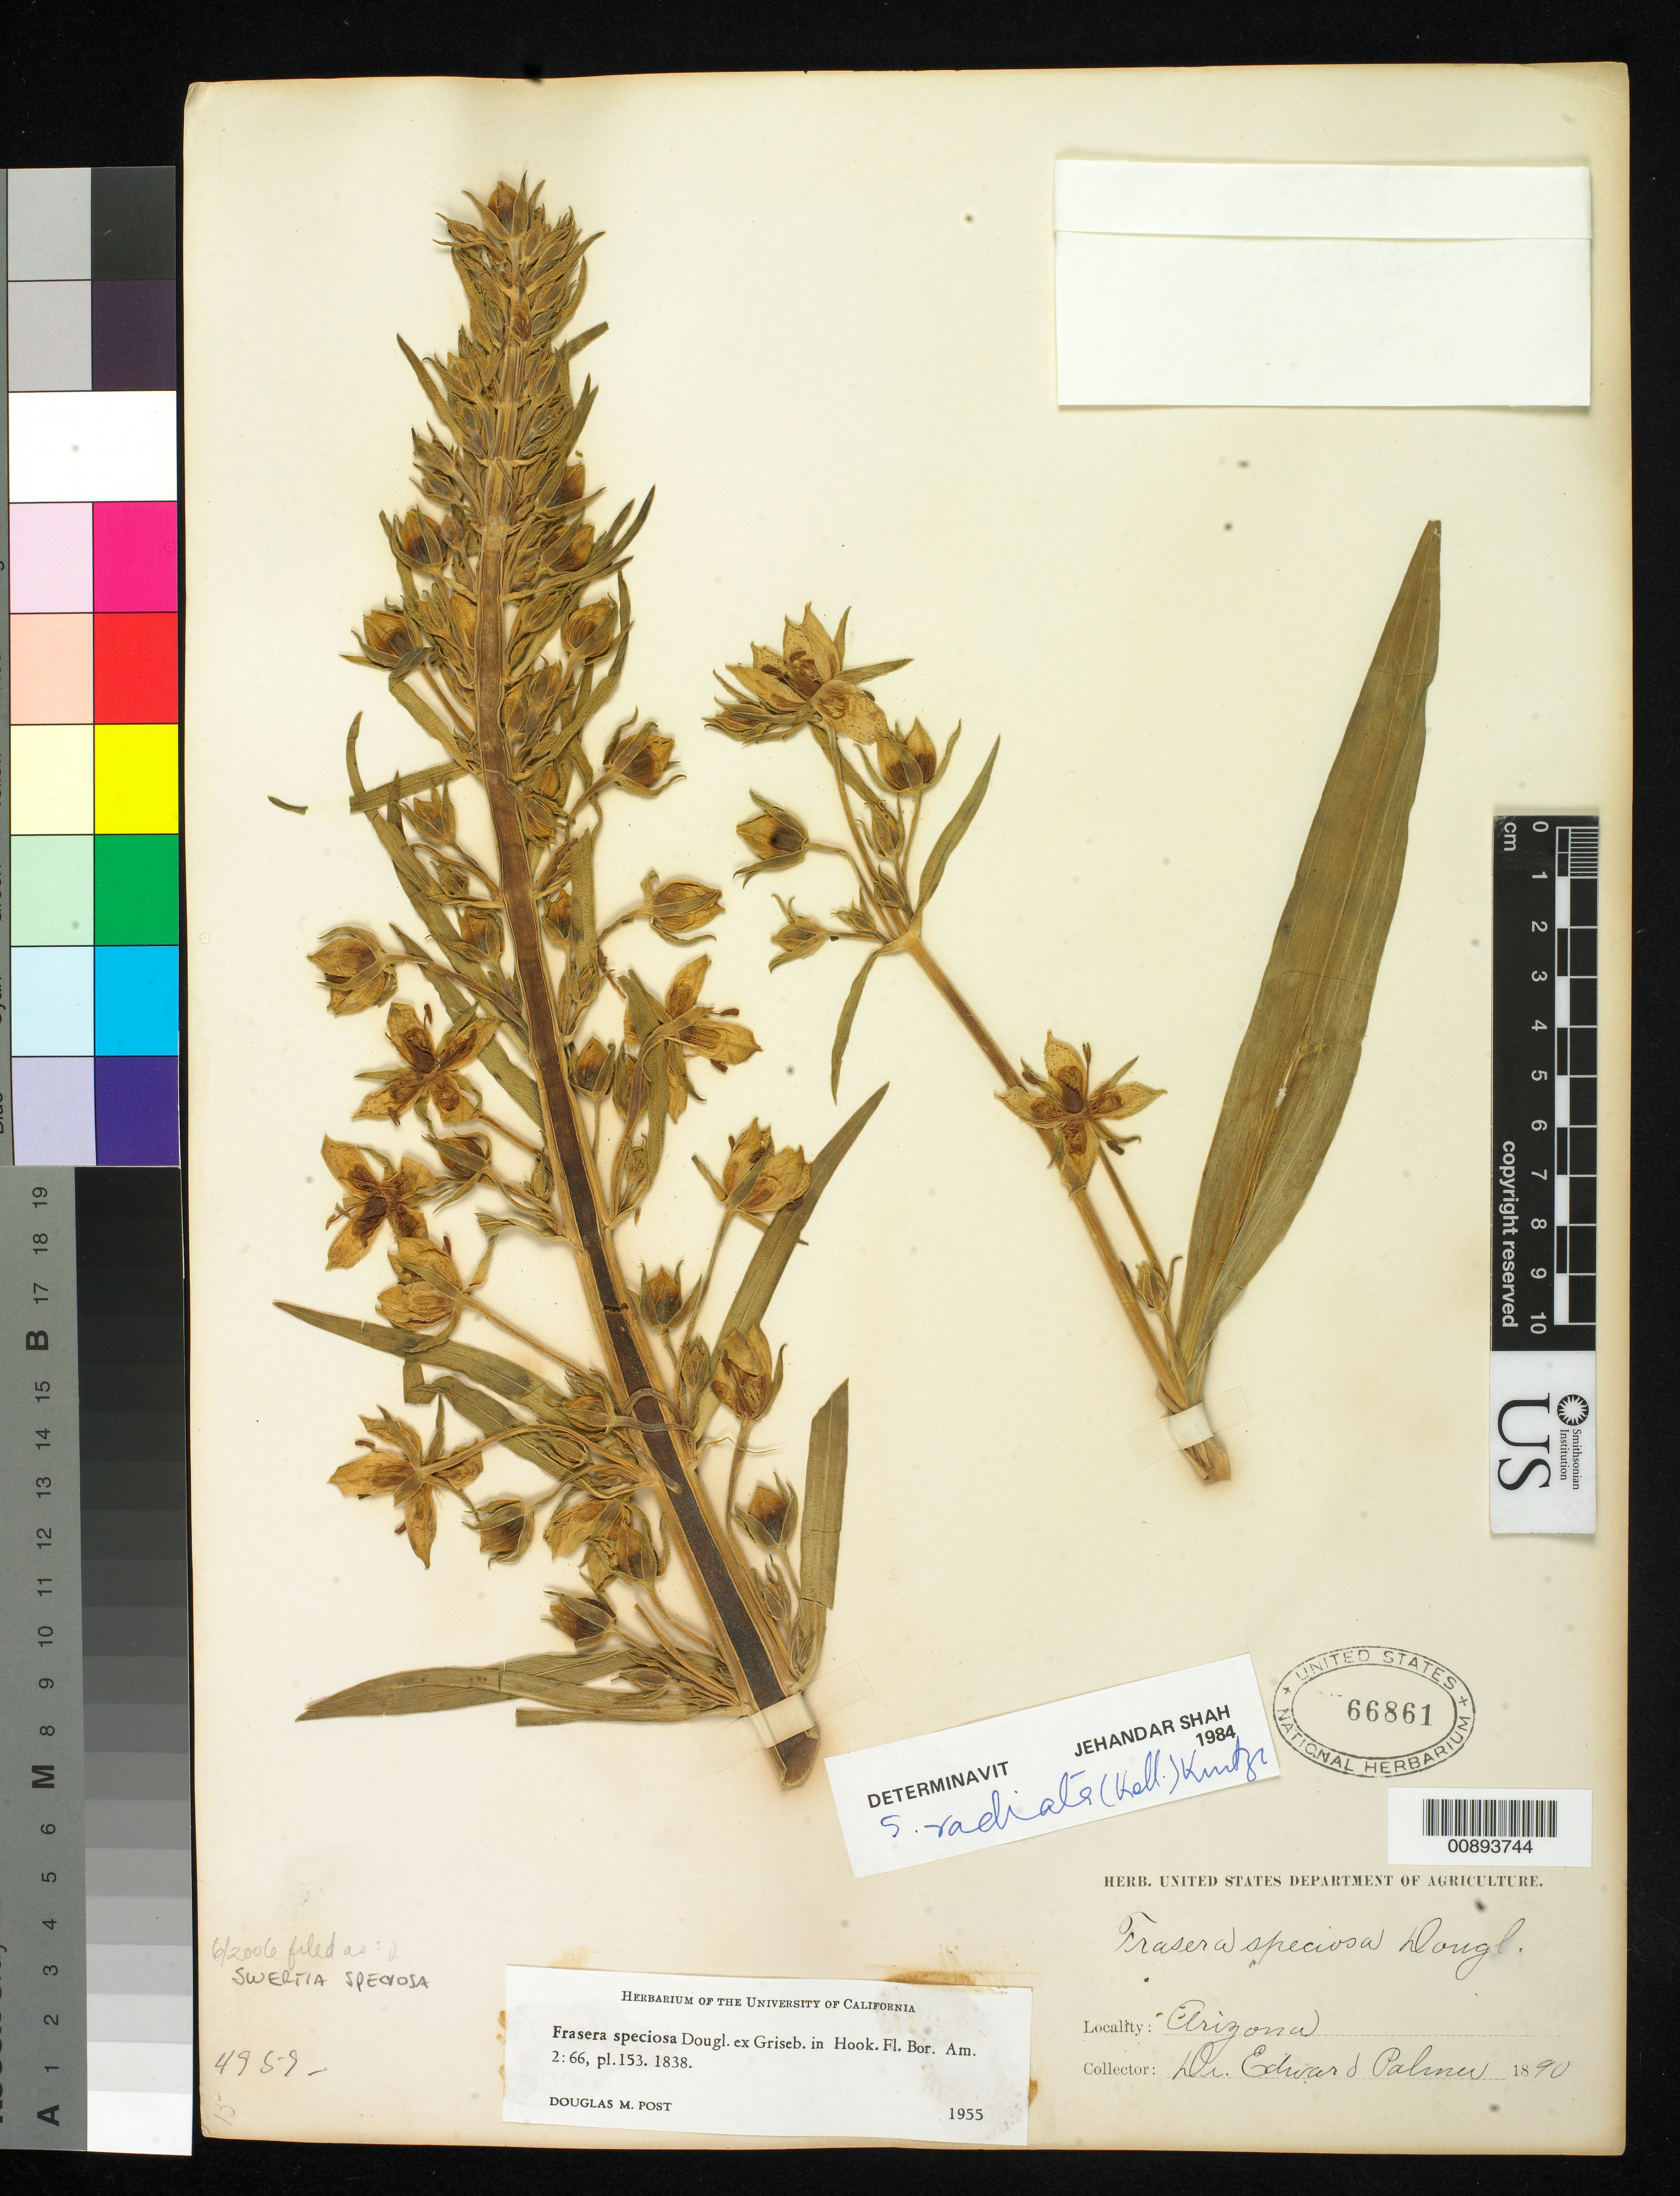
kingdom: Plantae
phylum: Tracheophyta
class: Magnoliopsida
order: Gentianales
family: Gentianaceae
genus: Swertia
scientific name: Swertia speciosa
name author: Wall.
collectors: E. Palmer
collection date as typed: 1890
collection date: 1890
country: United States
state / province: Arizona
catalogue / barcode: US 66861